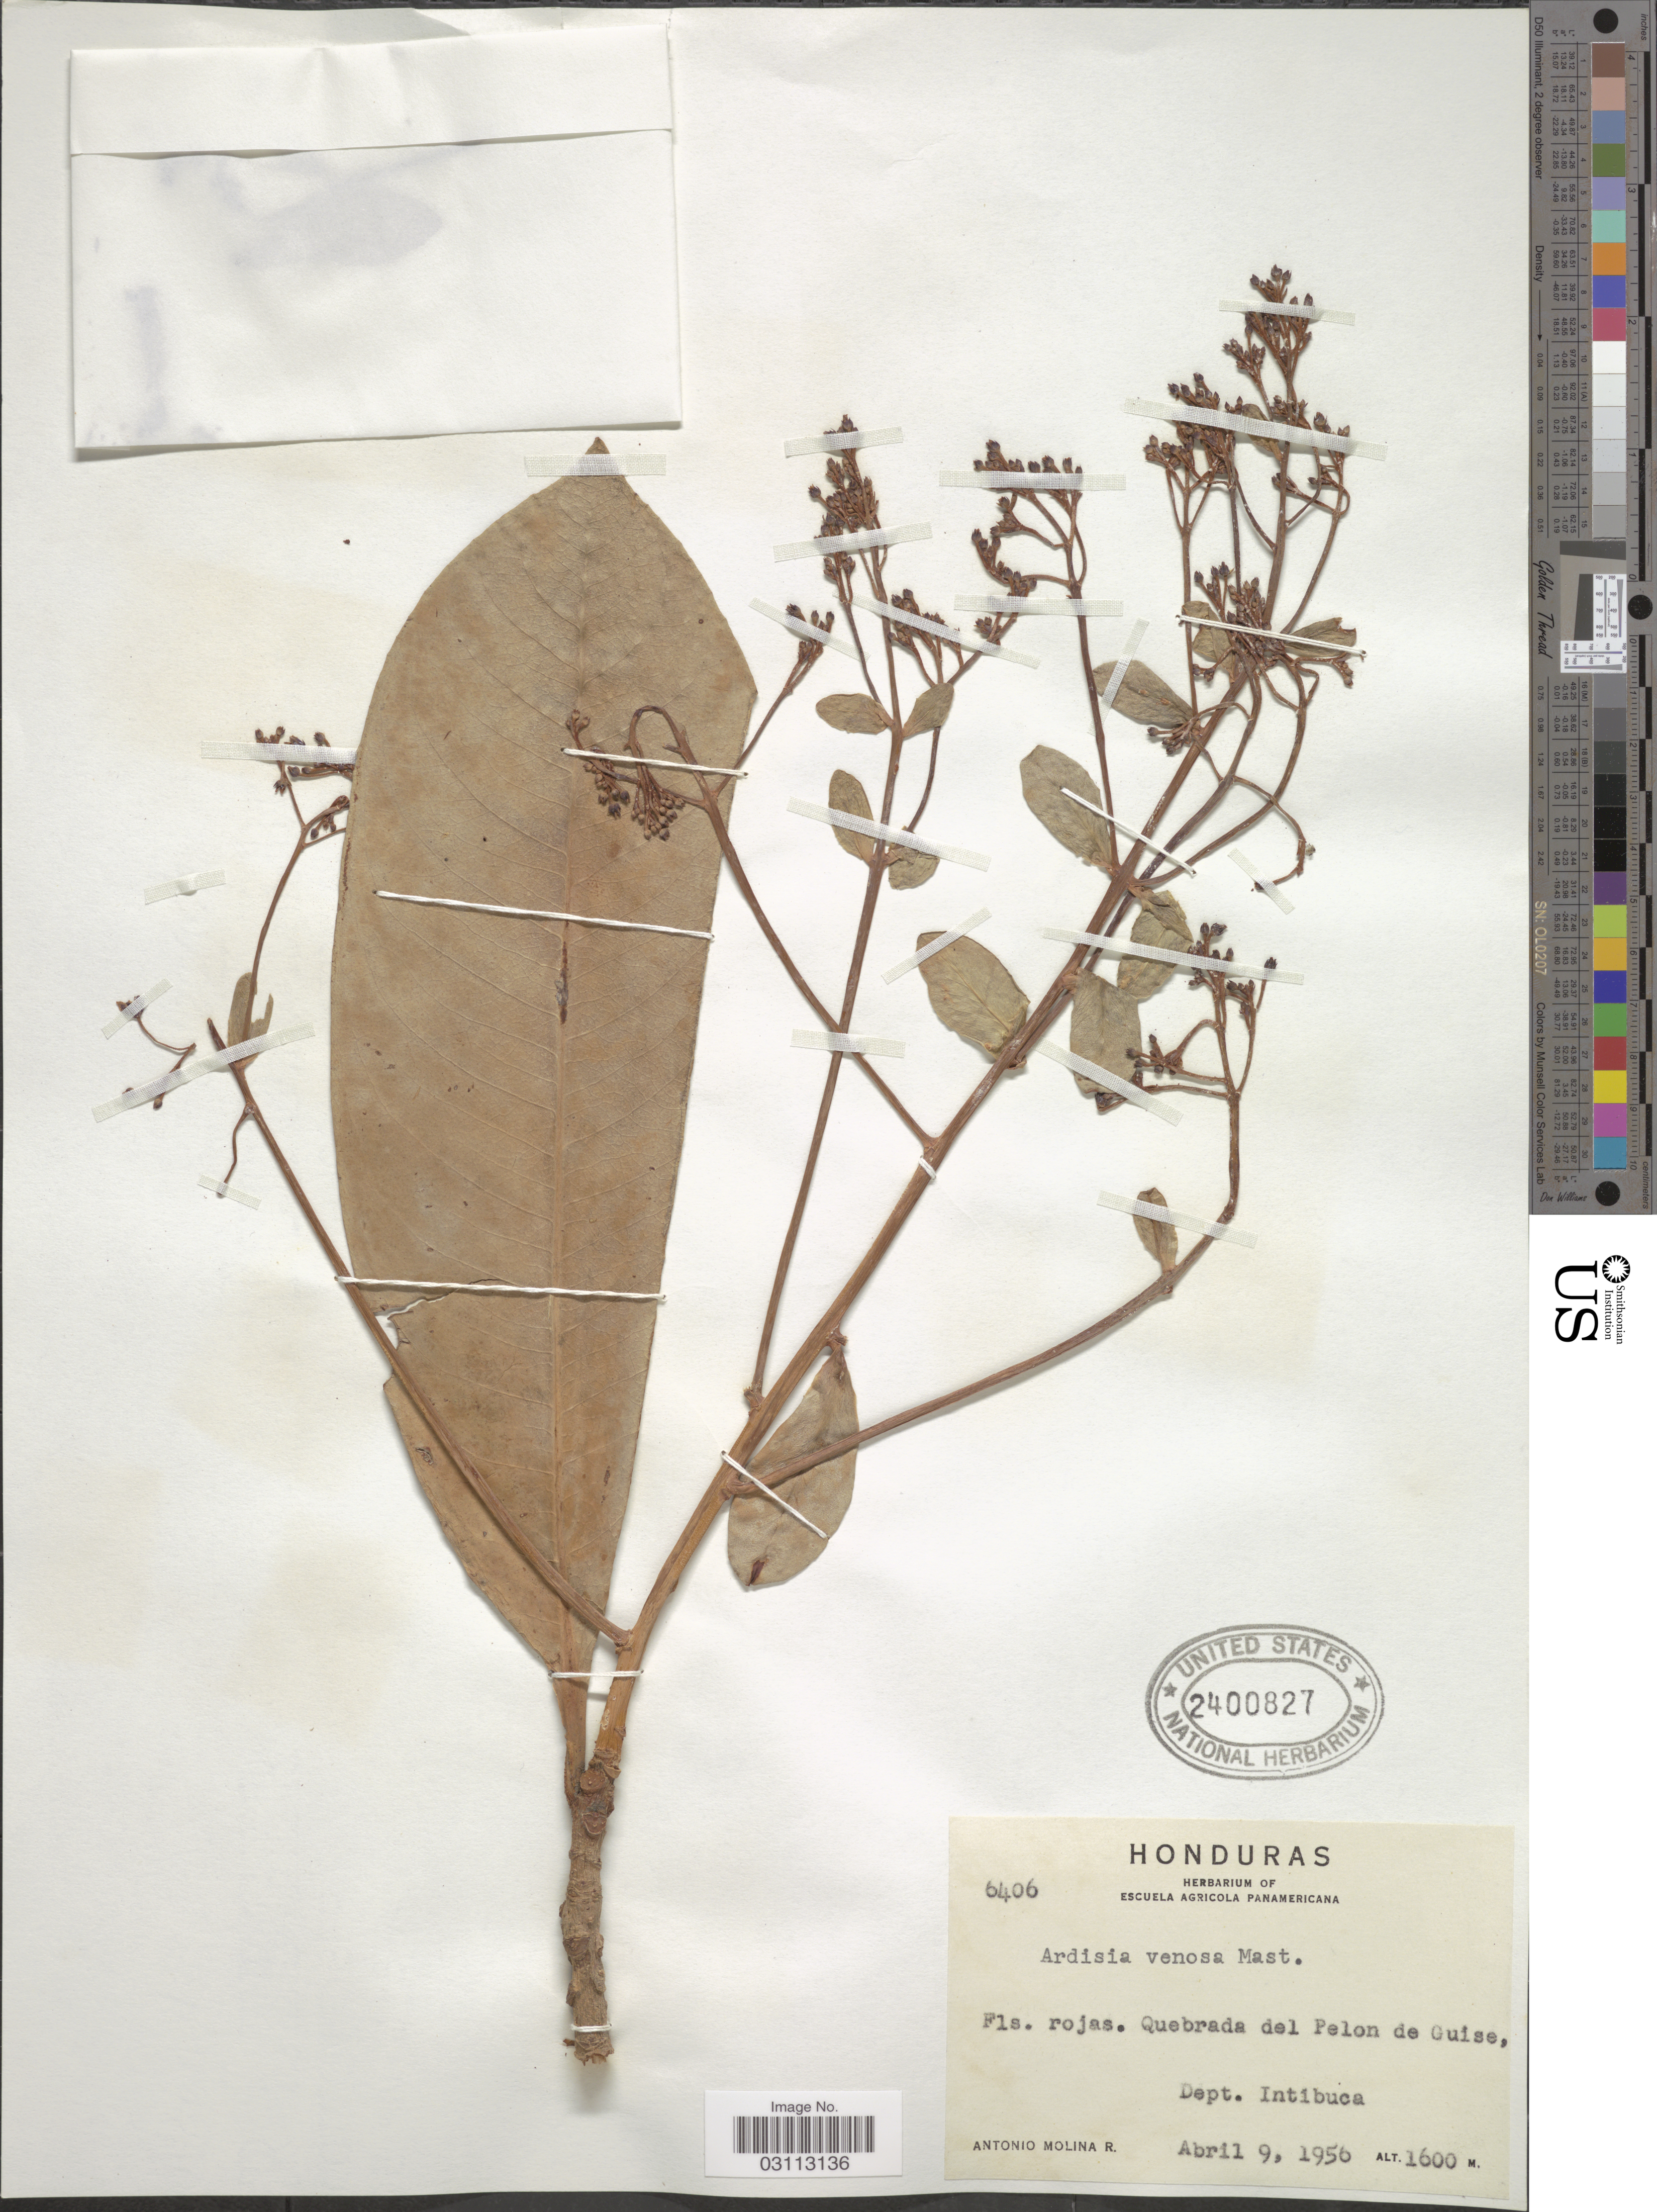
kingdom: Plantae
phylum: Tracheophyta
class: Magnoliopsida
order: Ericales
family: Primulaceae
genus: Synardisia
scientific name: Synardisia venosa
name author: (Mast.) Lundell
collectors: A. Molina R.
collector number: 6406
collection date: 1956-04-09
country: Honduras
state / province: Intibuca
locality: Quebrada del Pelon de Guise, Dept. Intibuca.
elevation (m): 1600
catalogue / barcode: US 2400827